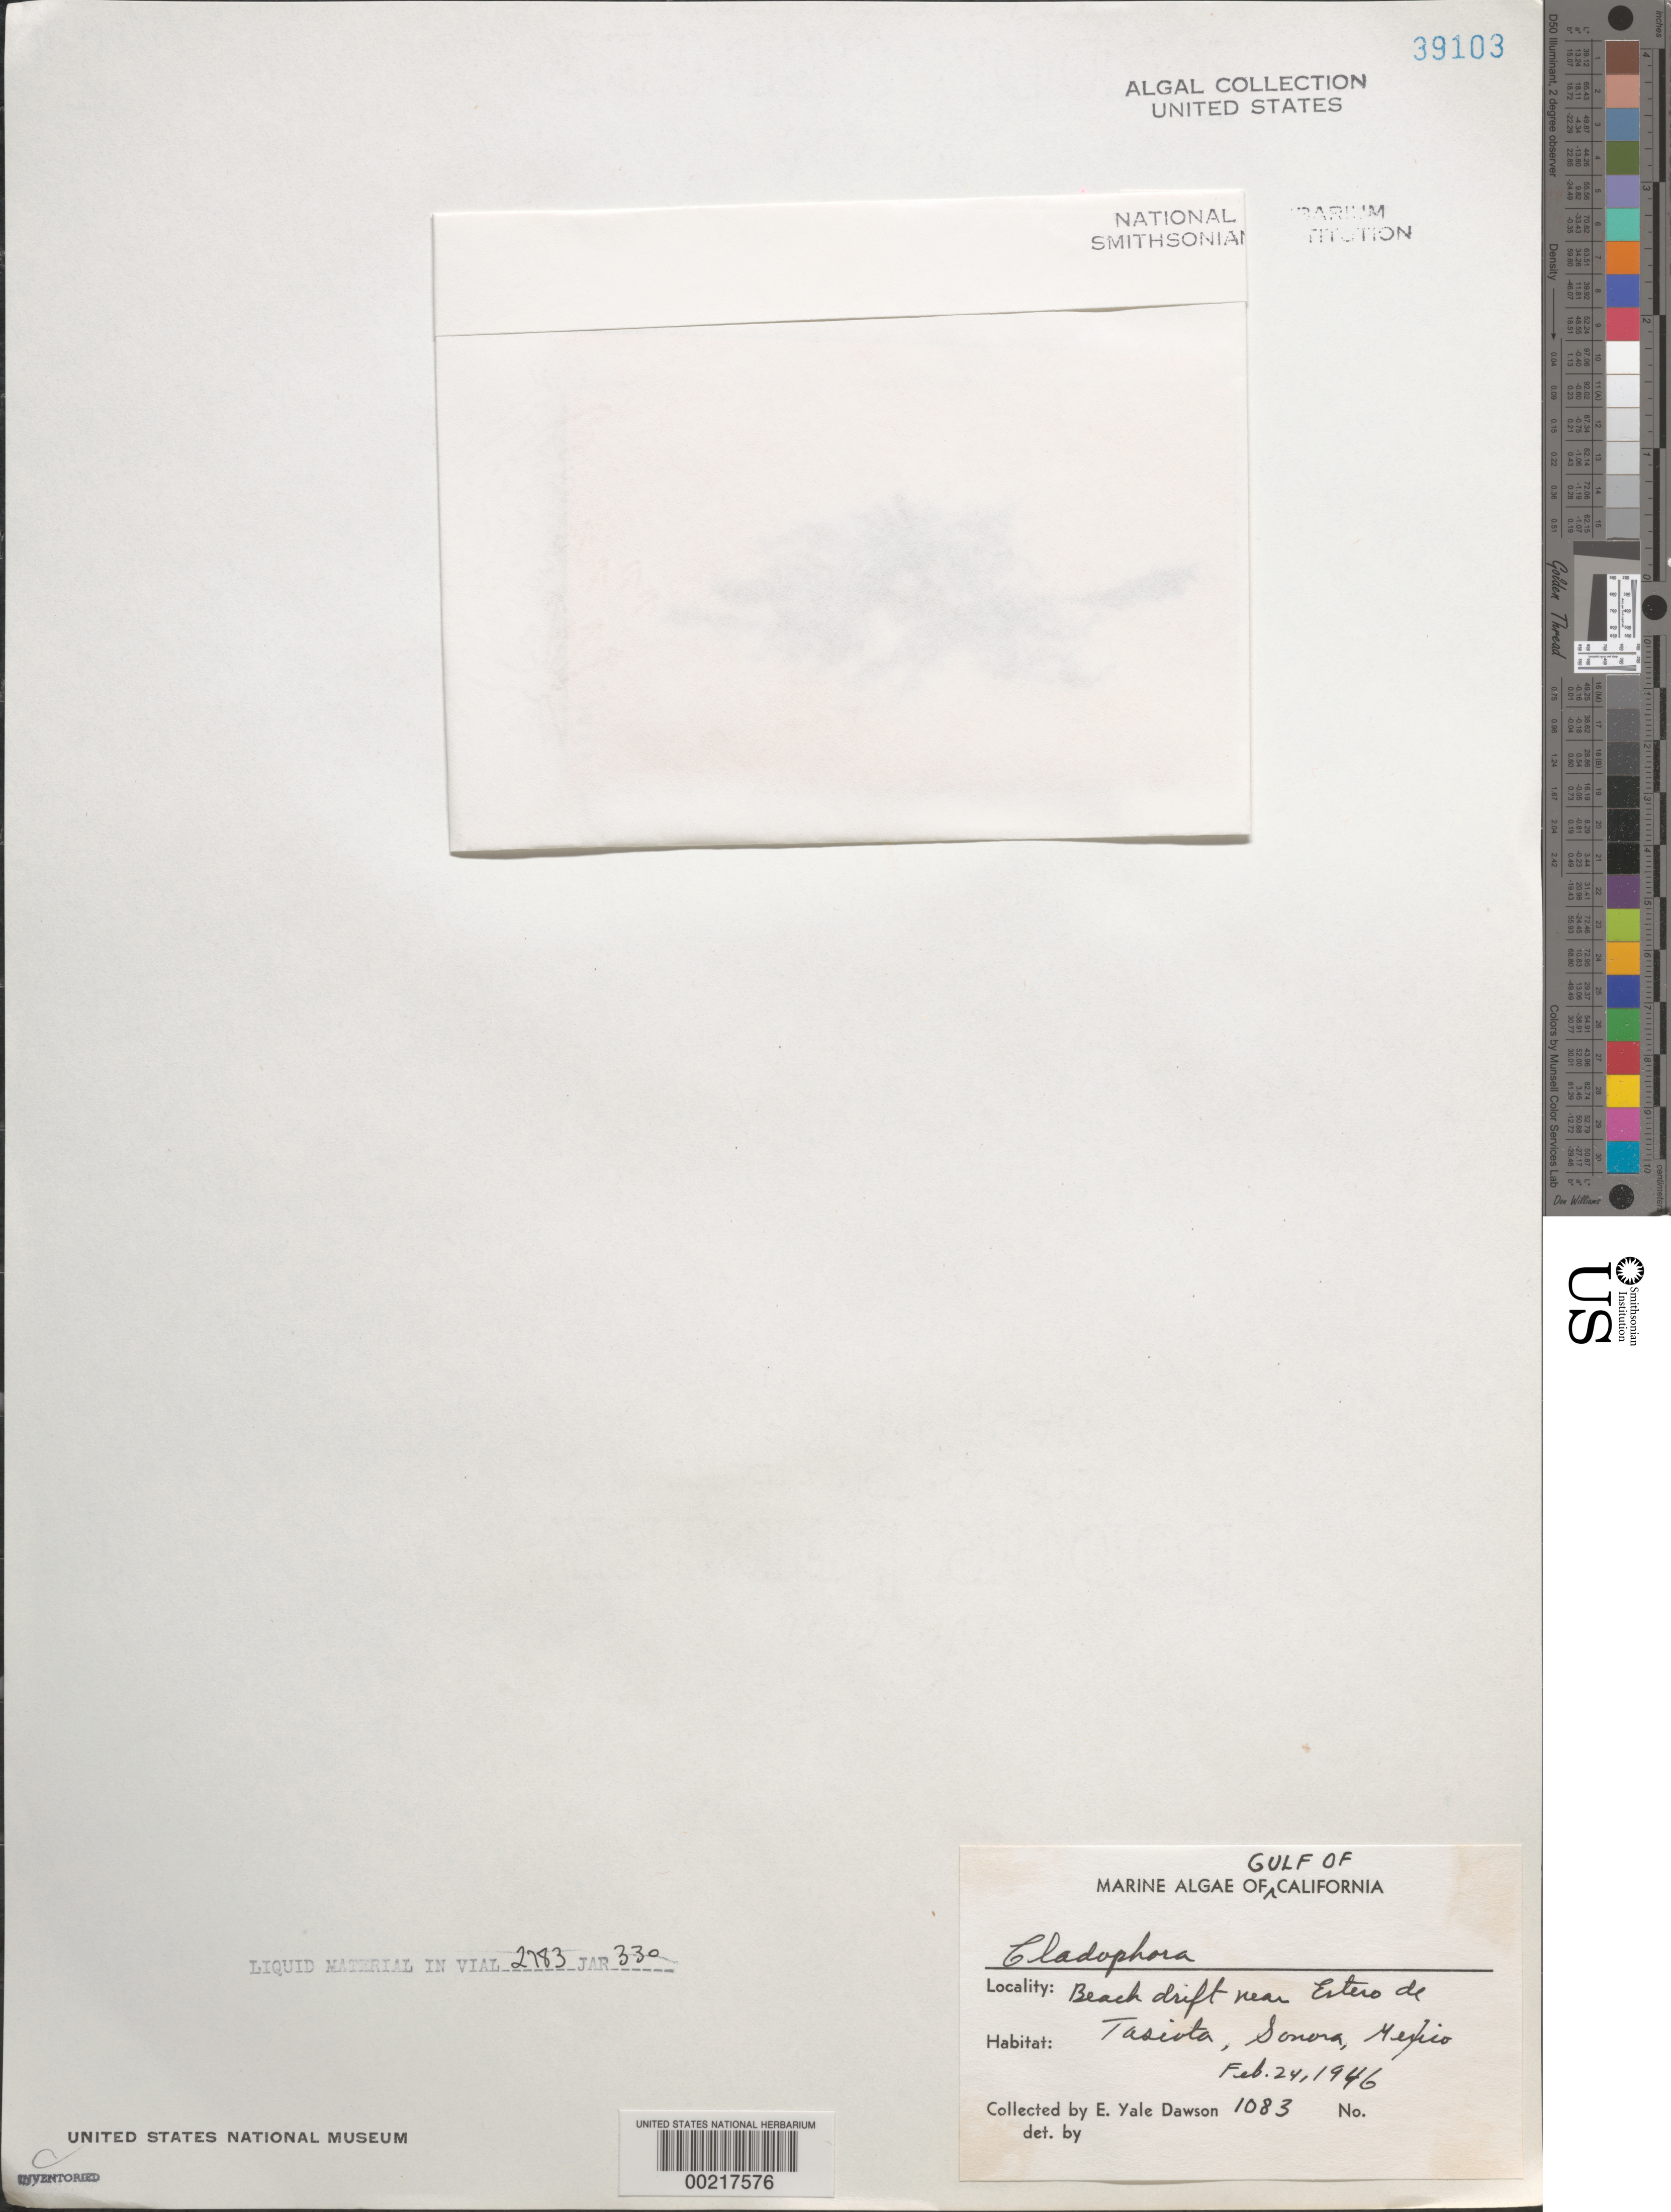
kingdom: Plantae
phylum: Chlorophyta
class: Ulvophyceae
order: Cladophorales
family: Cladophoraceae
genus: Cladophora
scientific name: Cladophora sp.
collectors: E. Y. Dawson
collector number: EYD 1083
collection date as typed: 24 Feb 1946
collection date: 1946-02-24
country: Mexico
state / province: Sonora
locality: Near Estero de Tasiota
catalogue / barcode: US 39103